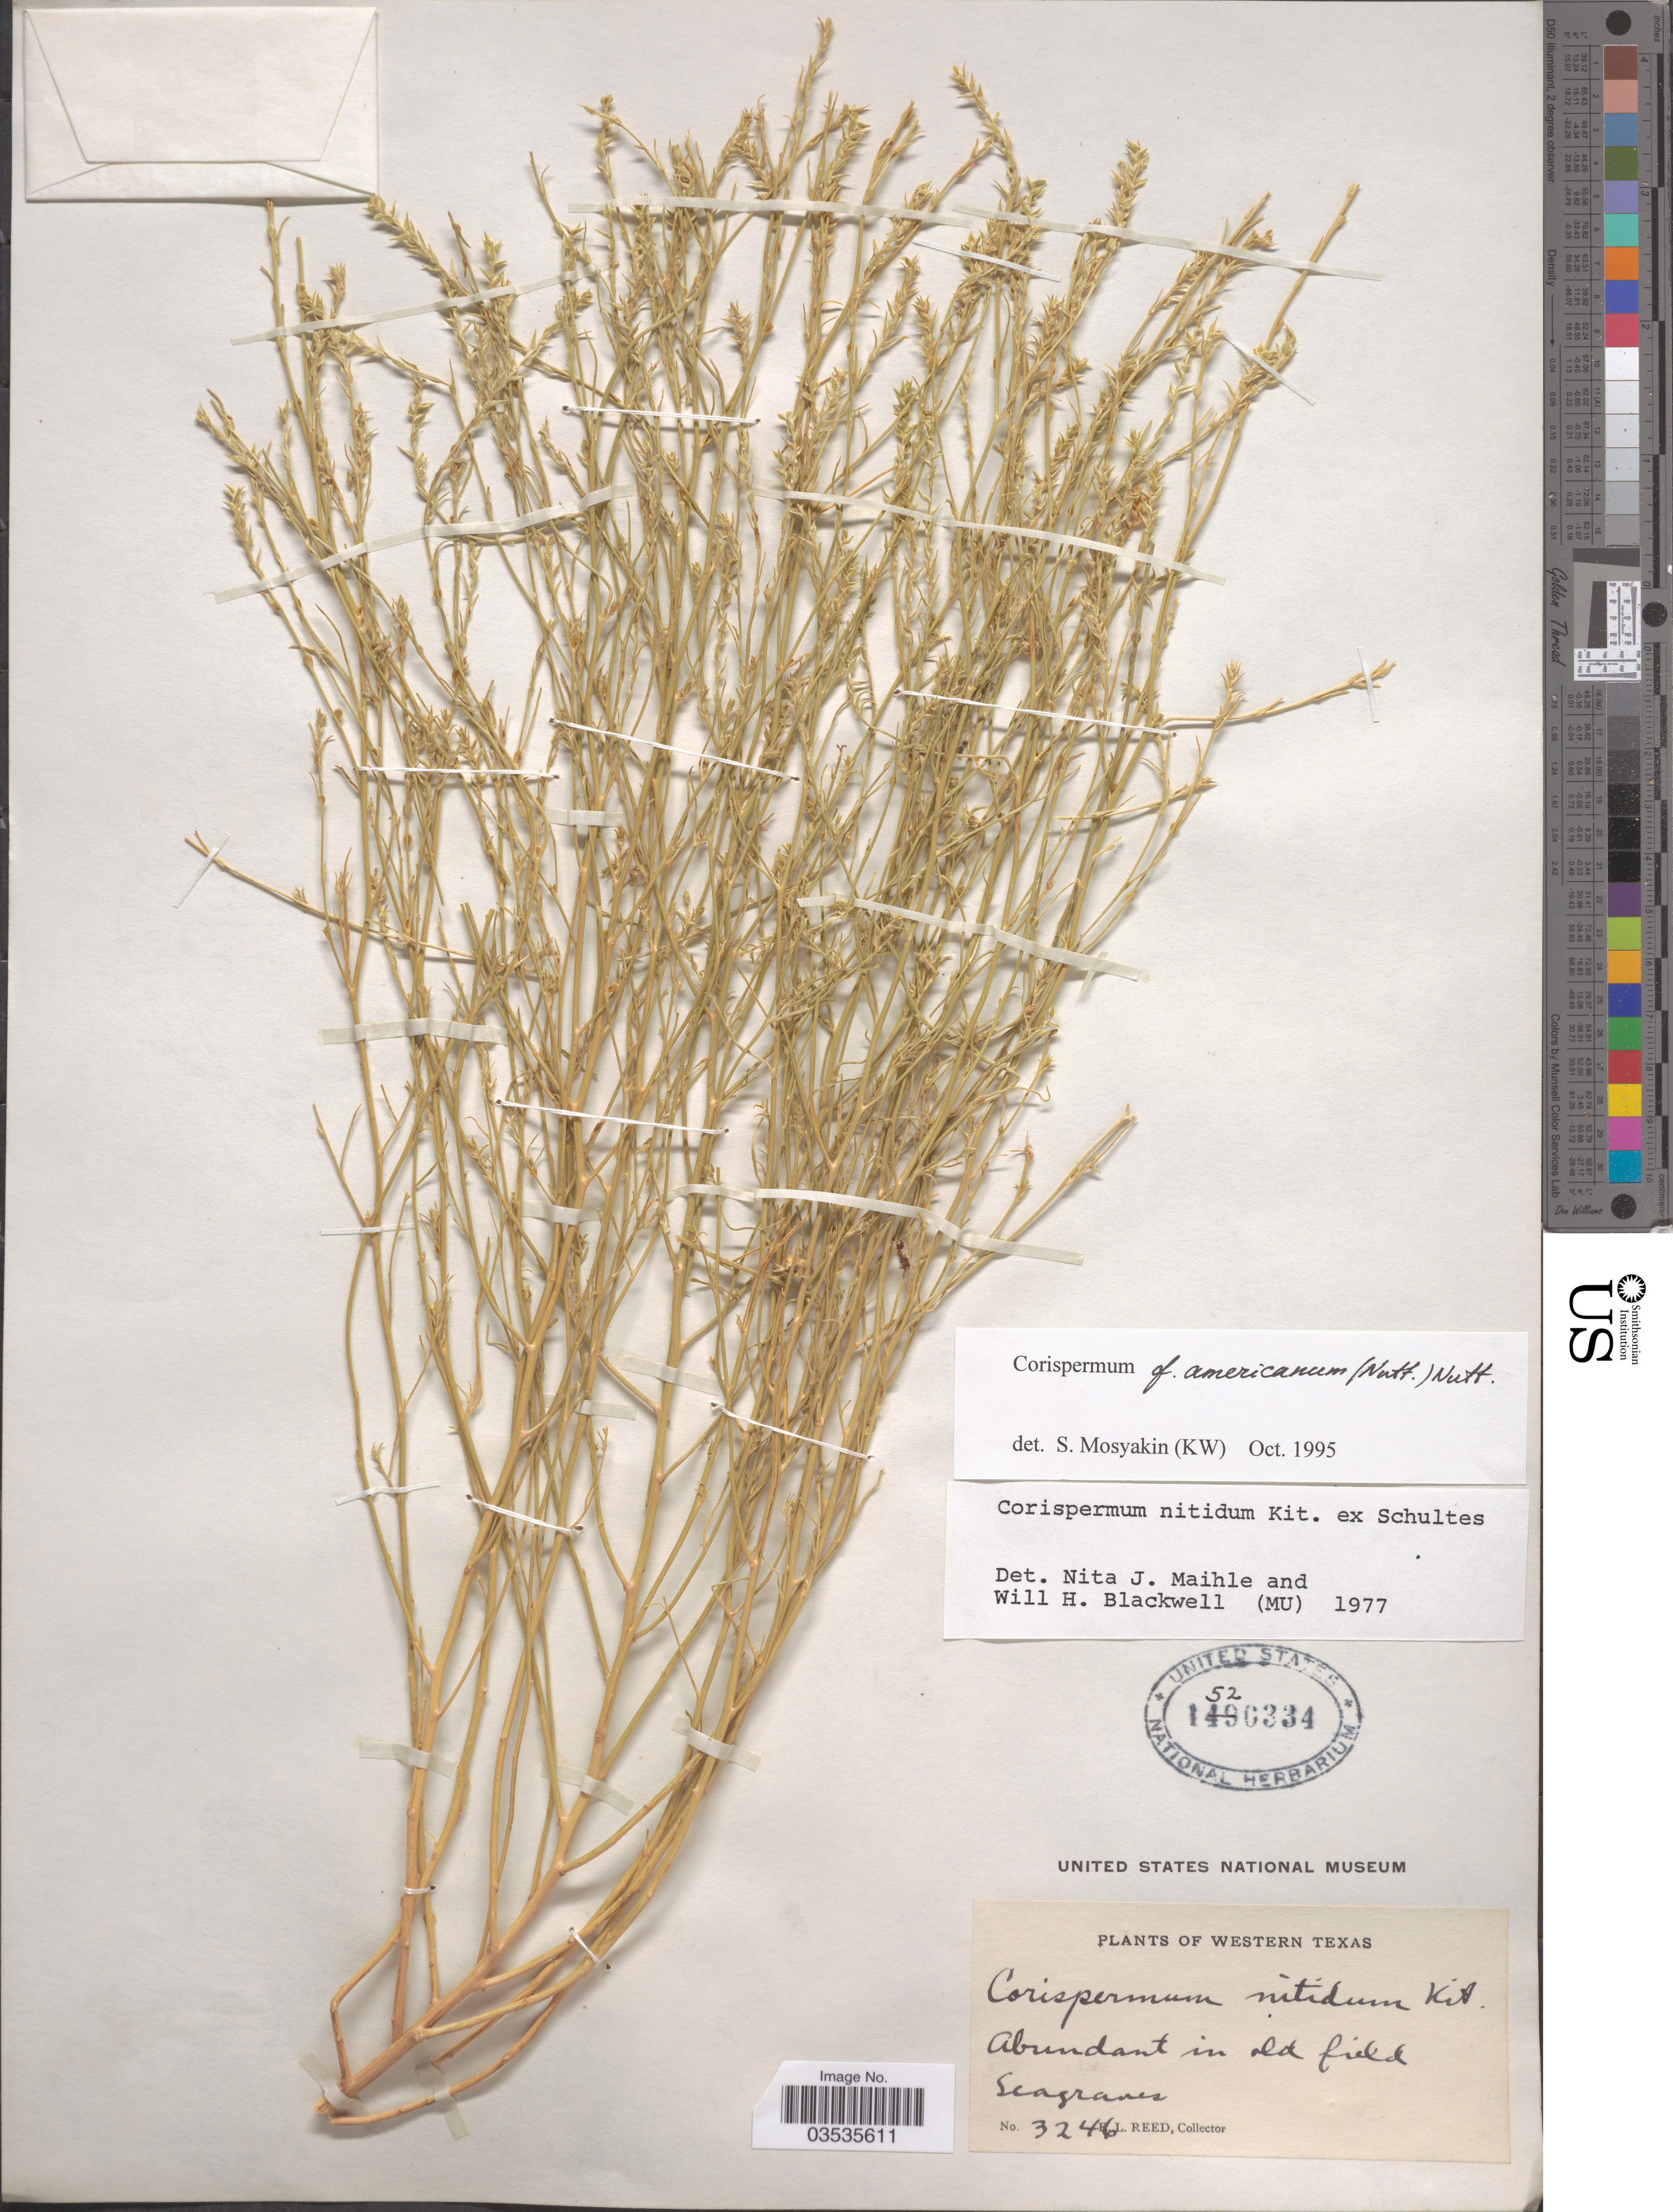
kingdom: Plantae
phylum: Tracheophyta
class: Magnoliopsida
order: Caryophyllales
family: Amaranthaceae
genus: Corispermum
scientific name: Corispermum americanum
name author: (Nutt.) Nutt.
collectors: E. Reed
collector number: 3246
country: United States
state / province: Texas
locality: Western texas. In old field Seagrasses.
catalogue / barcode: US 1520334